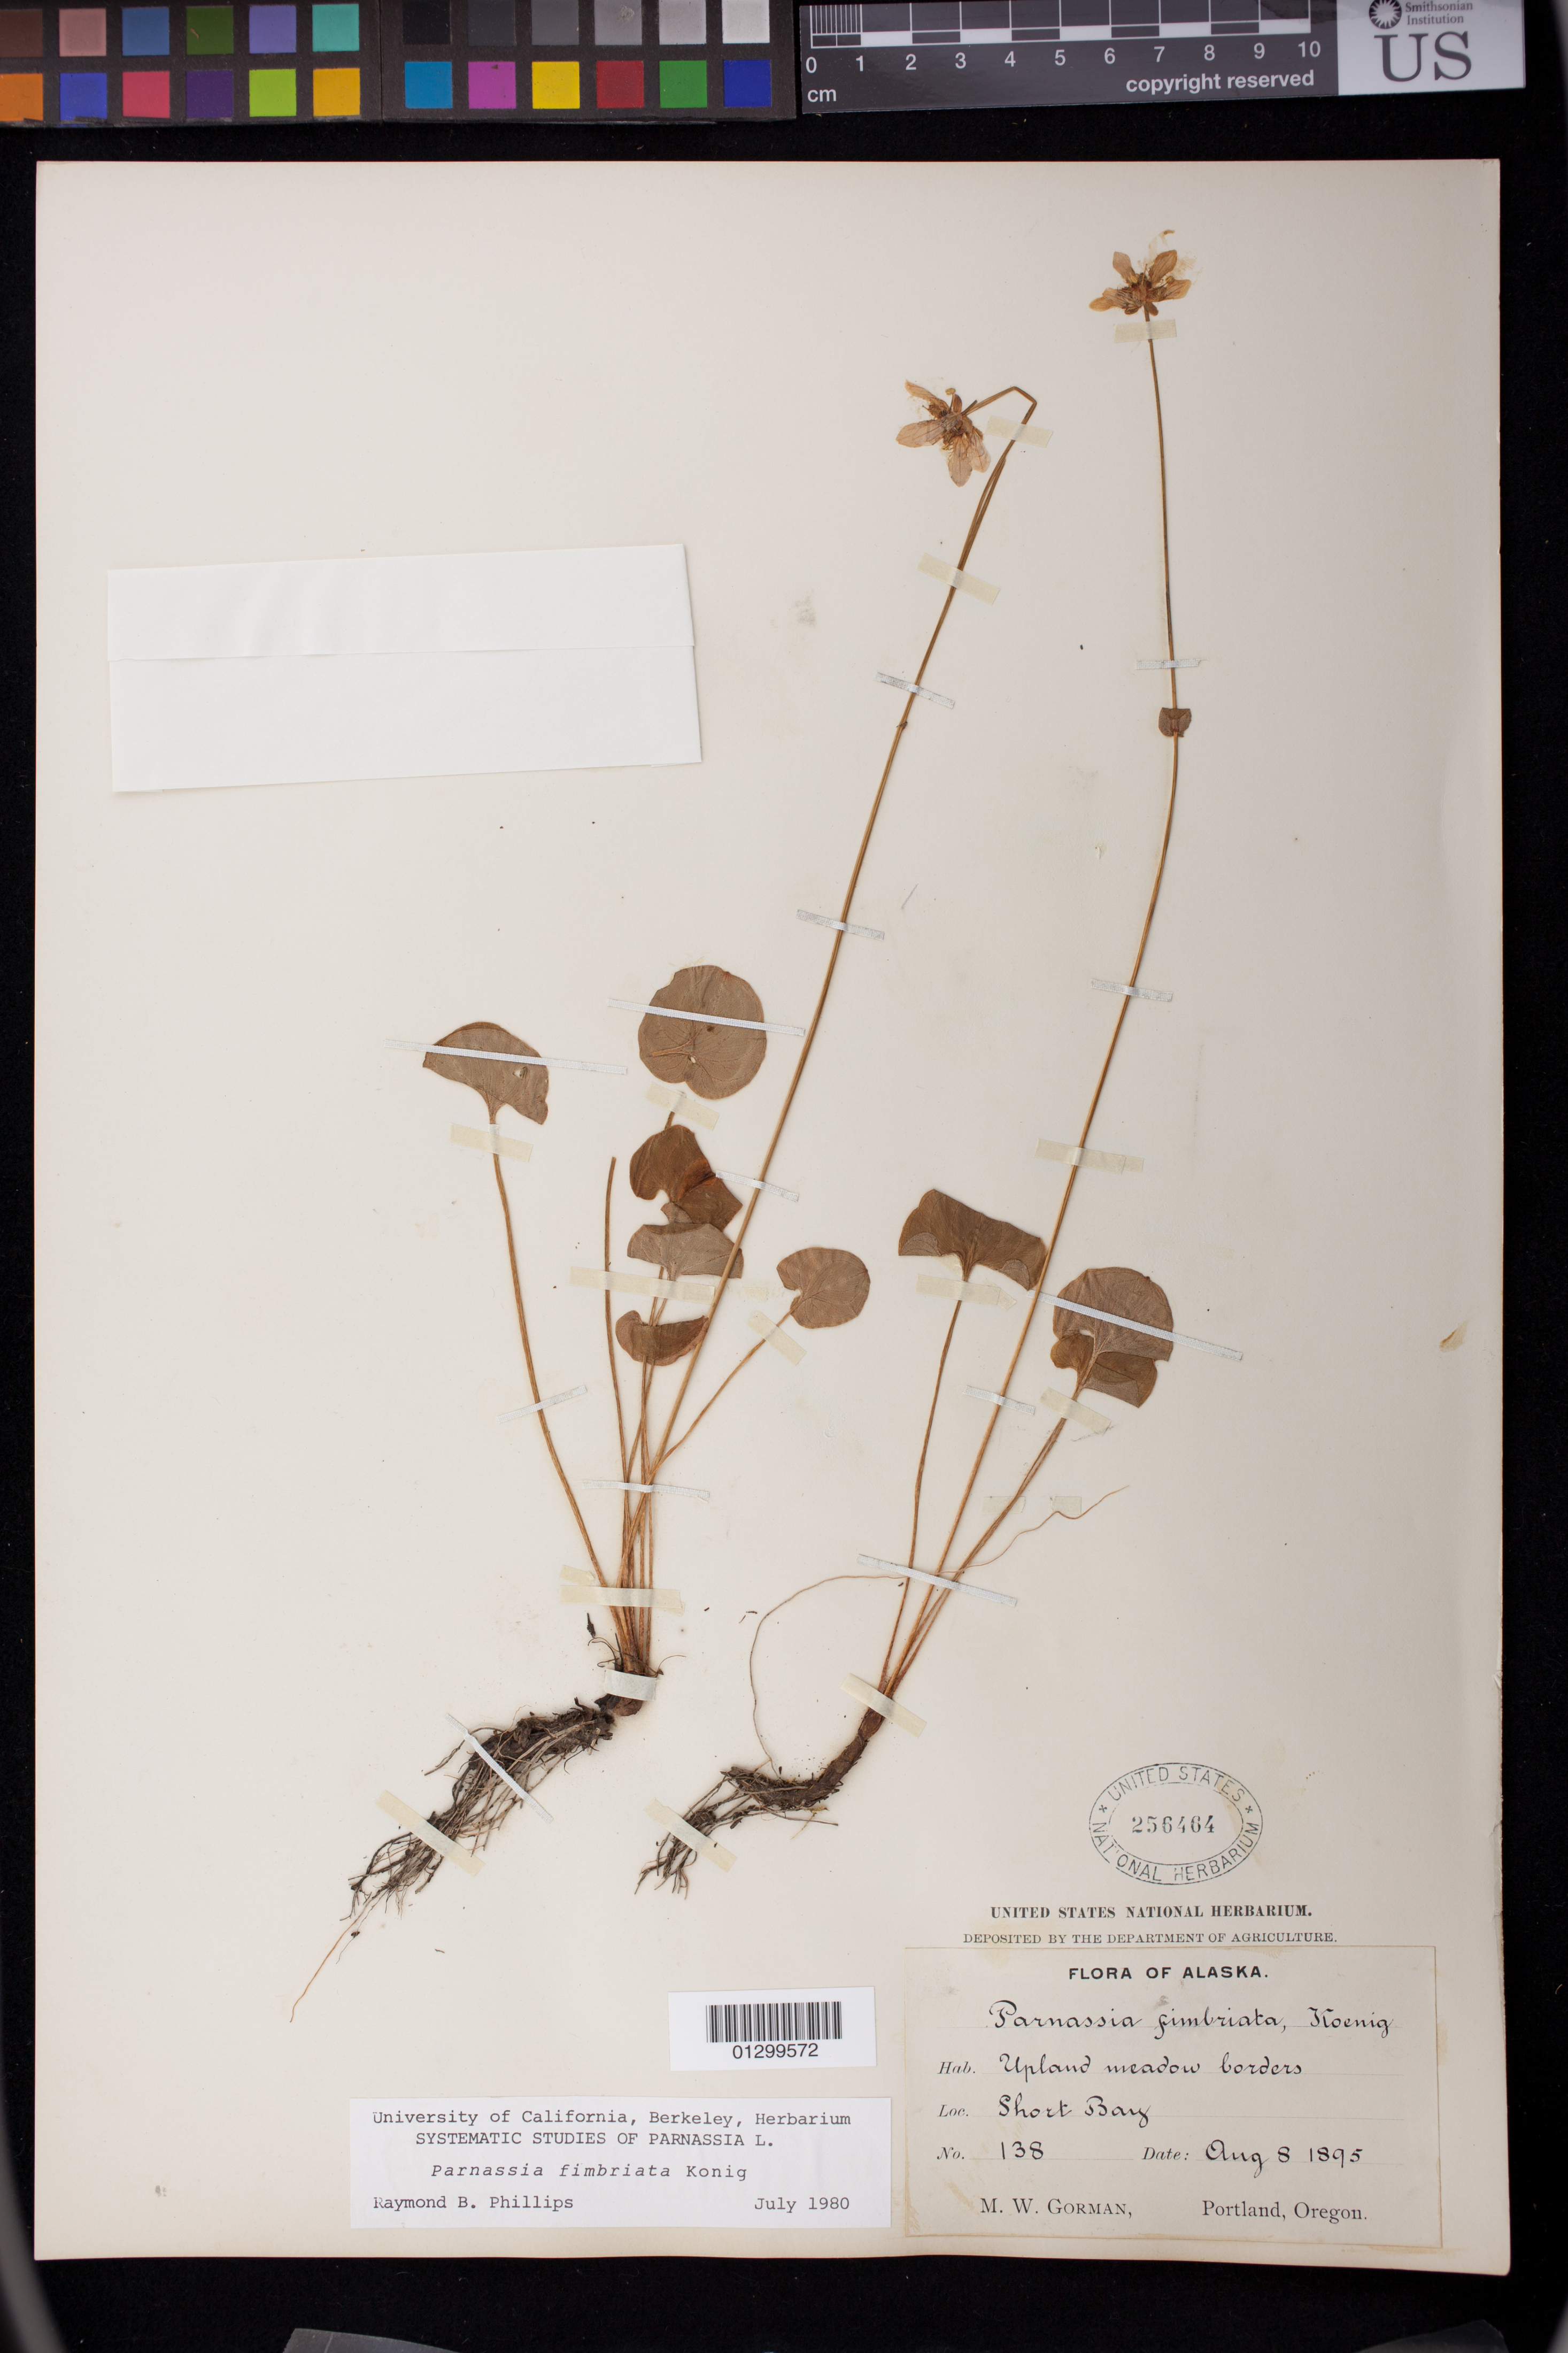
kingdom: Plantae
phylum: Tracheophyta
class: Magnoliopsida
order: Celastrales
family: Parnassiaceae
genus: Parnassia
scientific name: Parnassia fimbriata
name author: K.D. Koenig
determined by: Phillips, Raymond B.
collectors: M. W. Gorman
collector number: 138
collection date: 1895-08-08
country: United States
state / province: Alaska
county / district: Ketchikan Gateway Borough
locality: Short Bay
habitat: Upland meadow borders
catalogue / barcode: US 256464